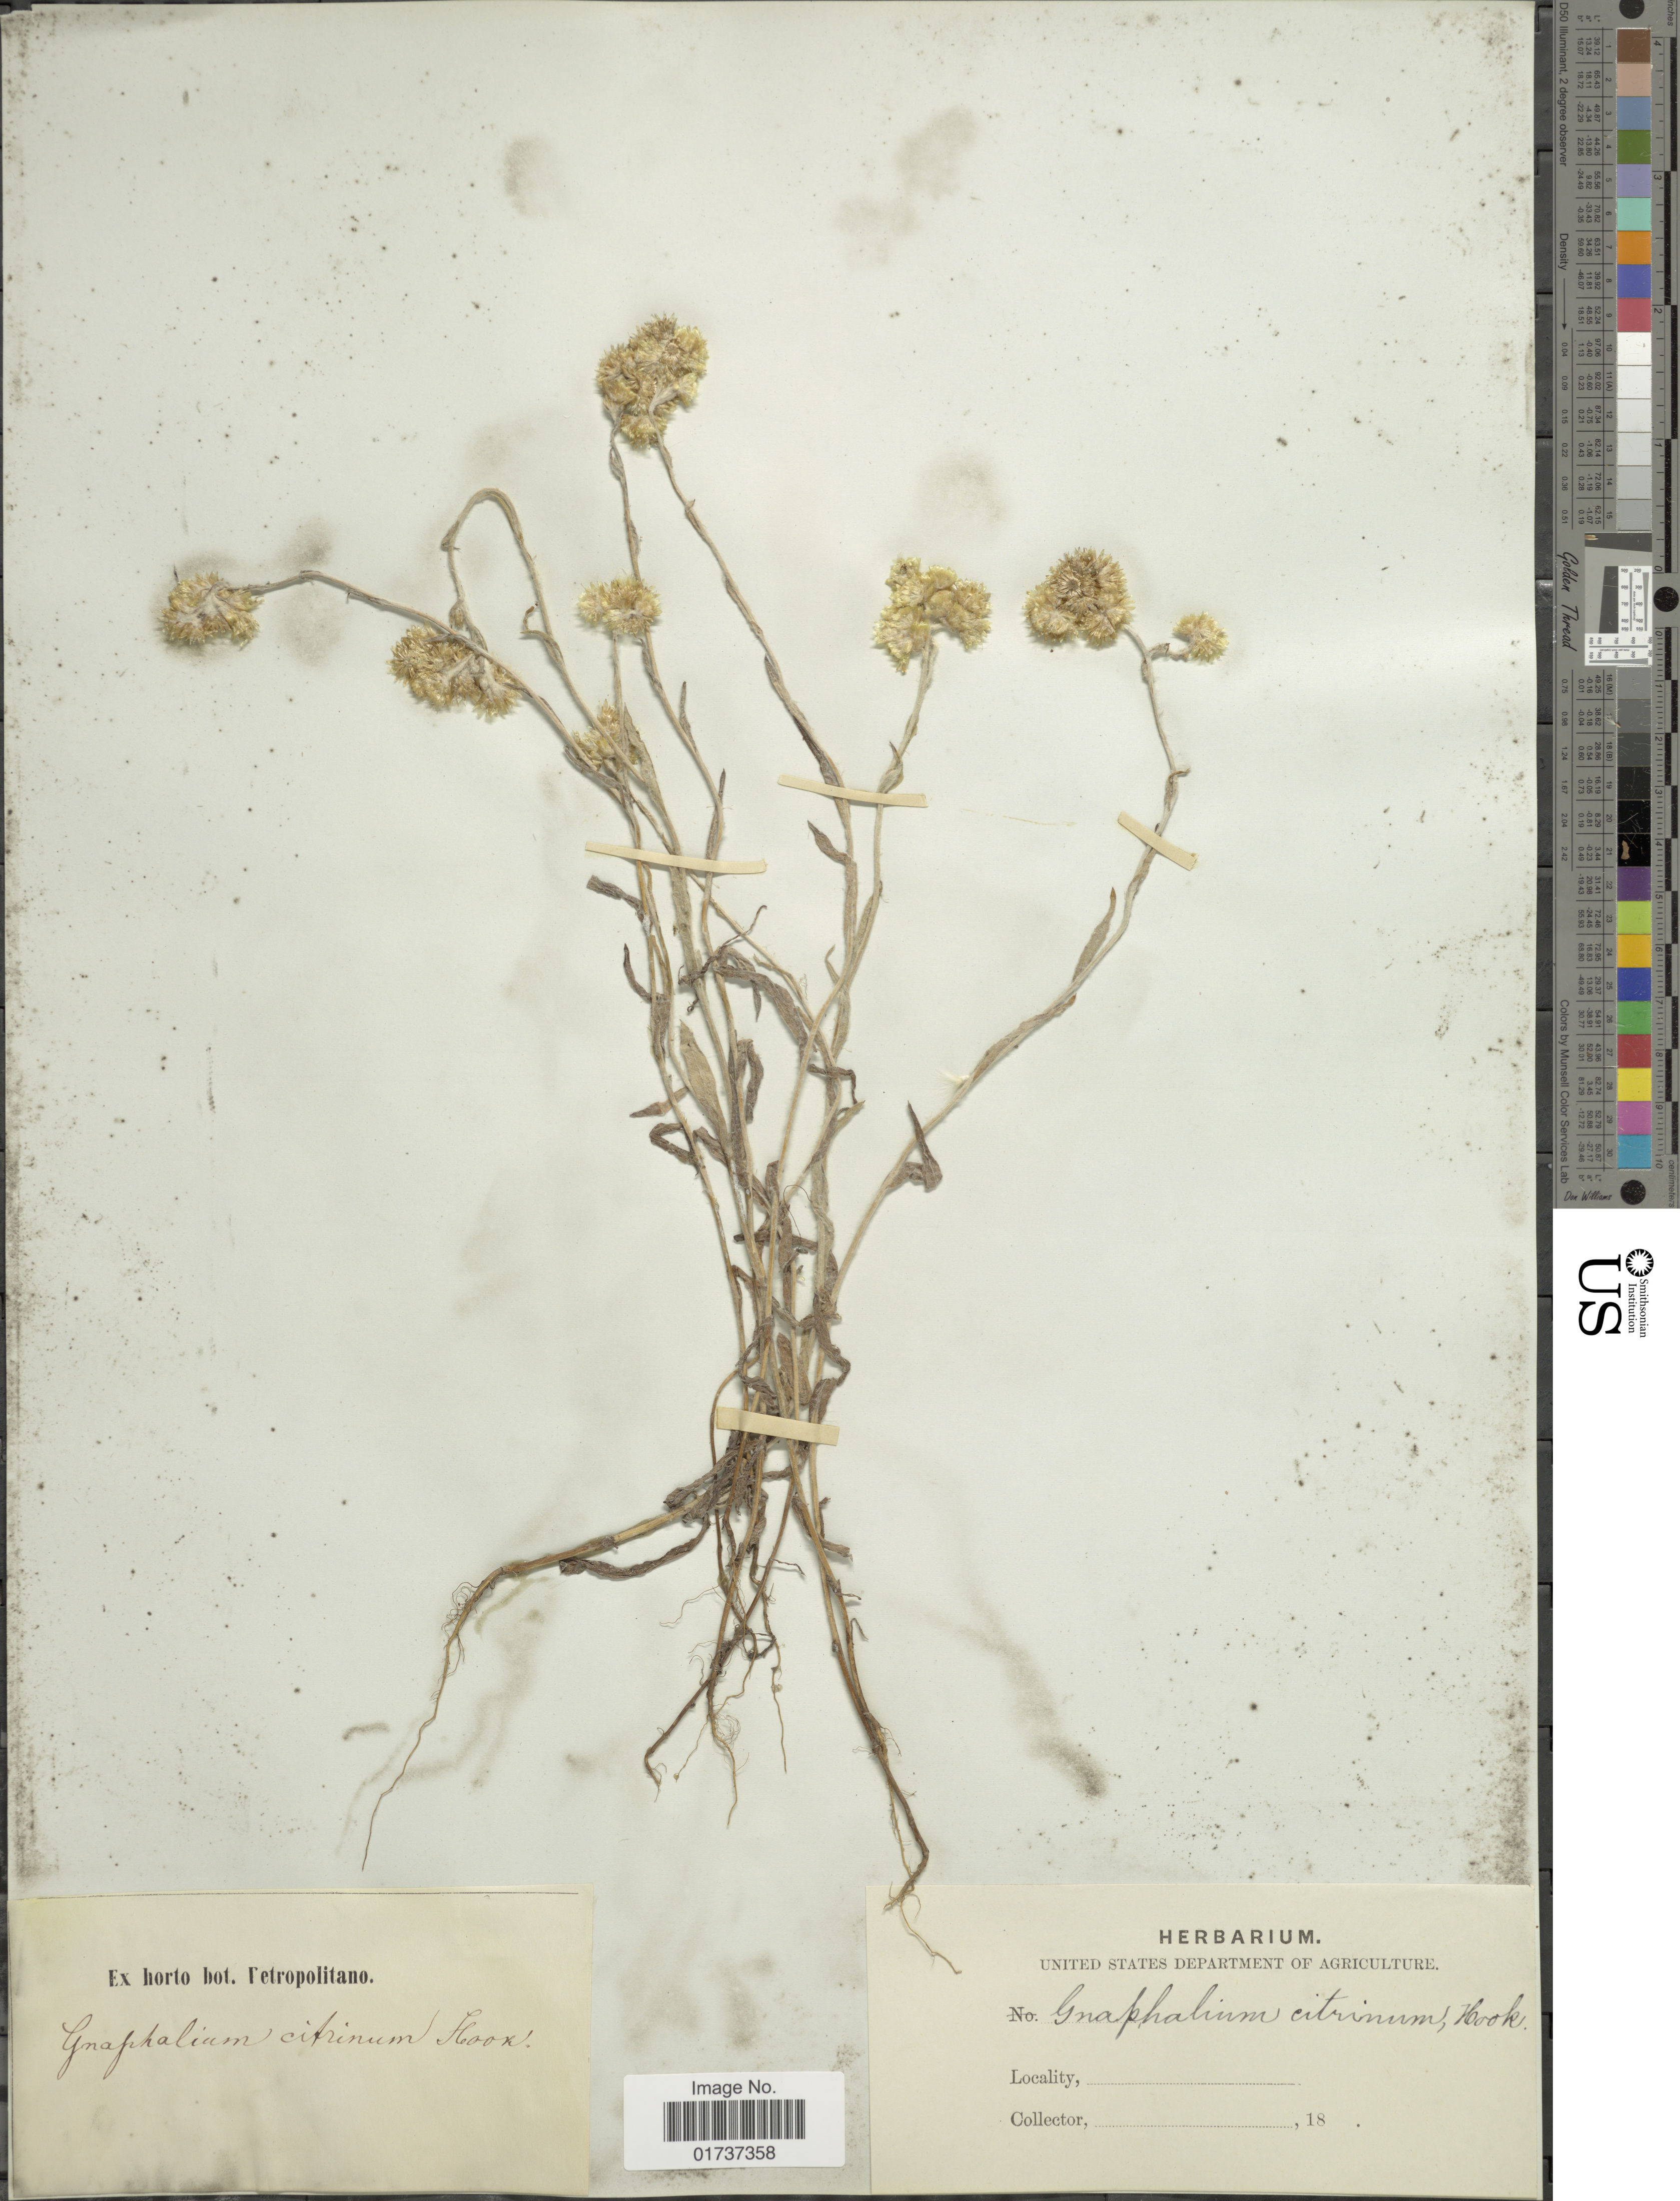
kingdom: Plantae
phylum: Tracheophyta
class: Magnoliopsida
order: Asterales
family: Asteraceae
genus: Gnaphalium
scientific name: Gnaphalium citrinum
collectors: ex Horto Bot. Petropolitano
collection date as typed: Transcribed d/m/y: //18